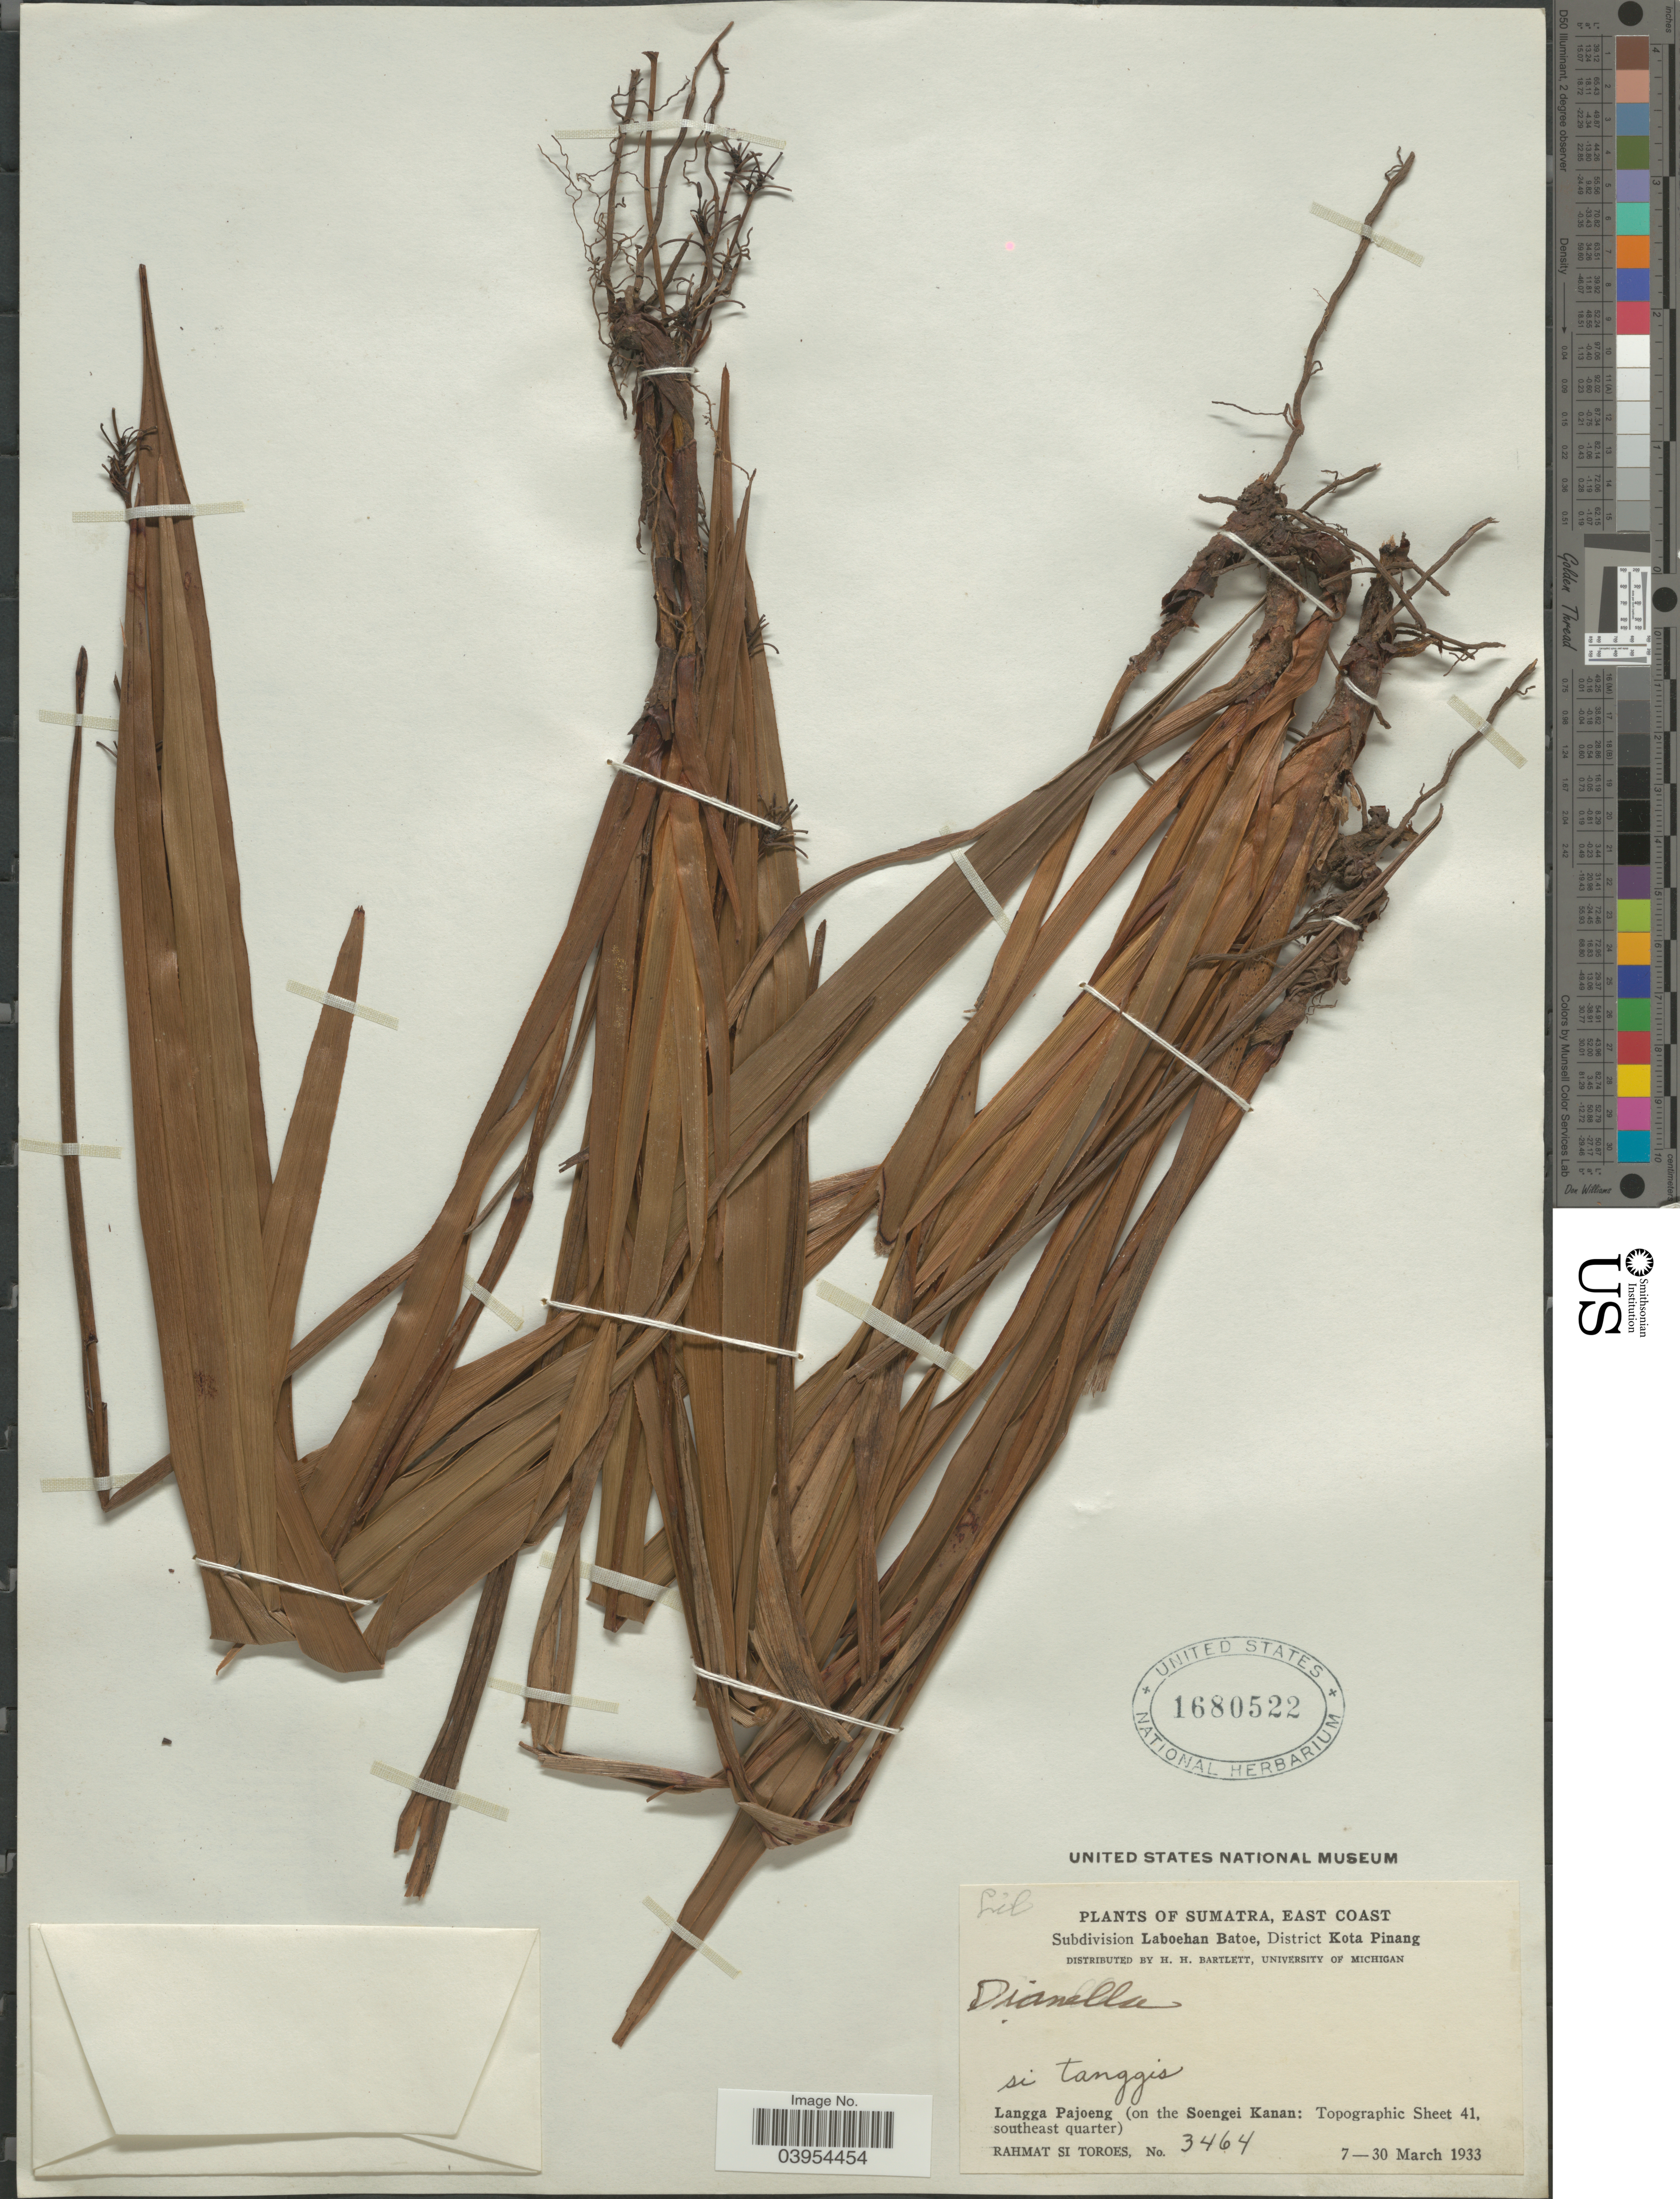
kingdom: Plantae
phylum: Tracheophyta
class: Liliopsida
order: Asparagales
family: Asphodelaceae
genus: Dianella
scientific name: Dianella sp.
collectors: Rahmat Si Boeea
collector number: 3464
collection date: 1933-03-07/1933-03-30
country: Indonesia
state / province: Sumatra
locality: East Coast. Subdivision Laboehan Batoe, District Kota Pinang. Langga Pajoeng (on the Soengei Kanan: Topographic Sheet 41, southeast quarter).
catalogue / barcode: US 1680522